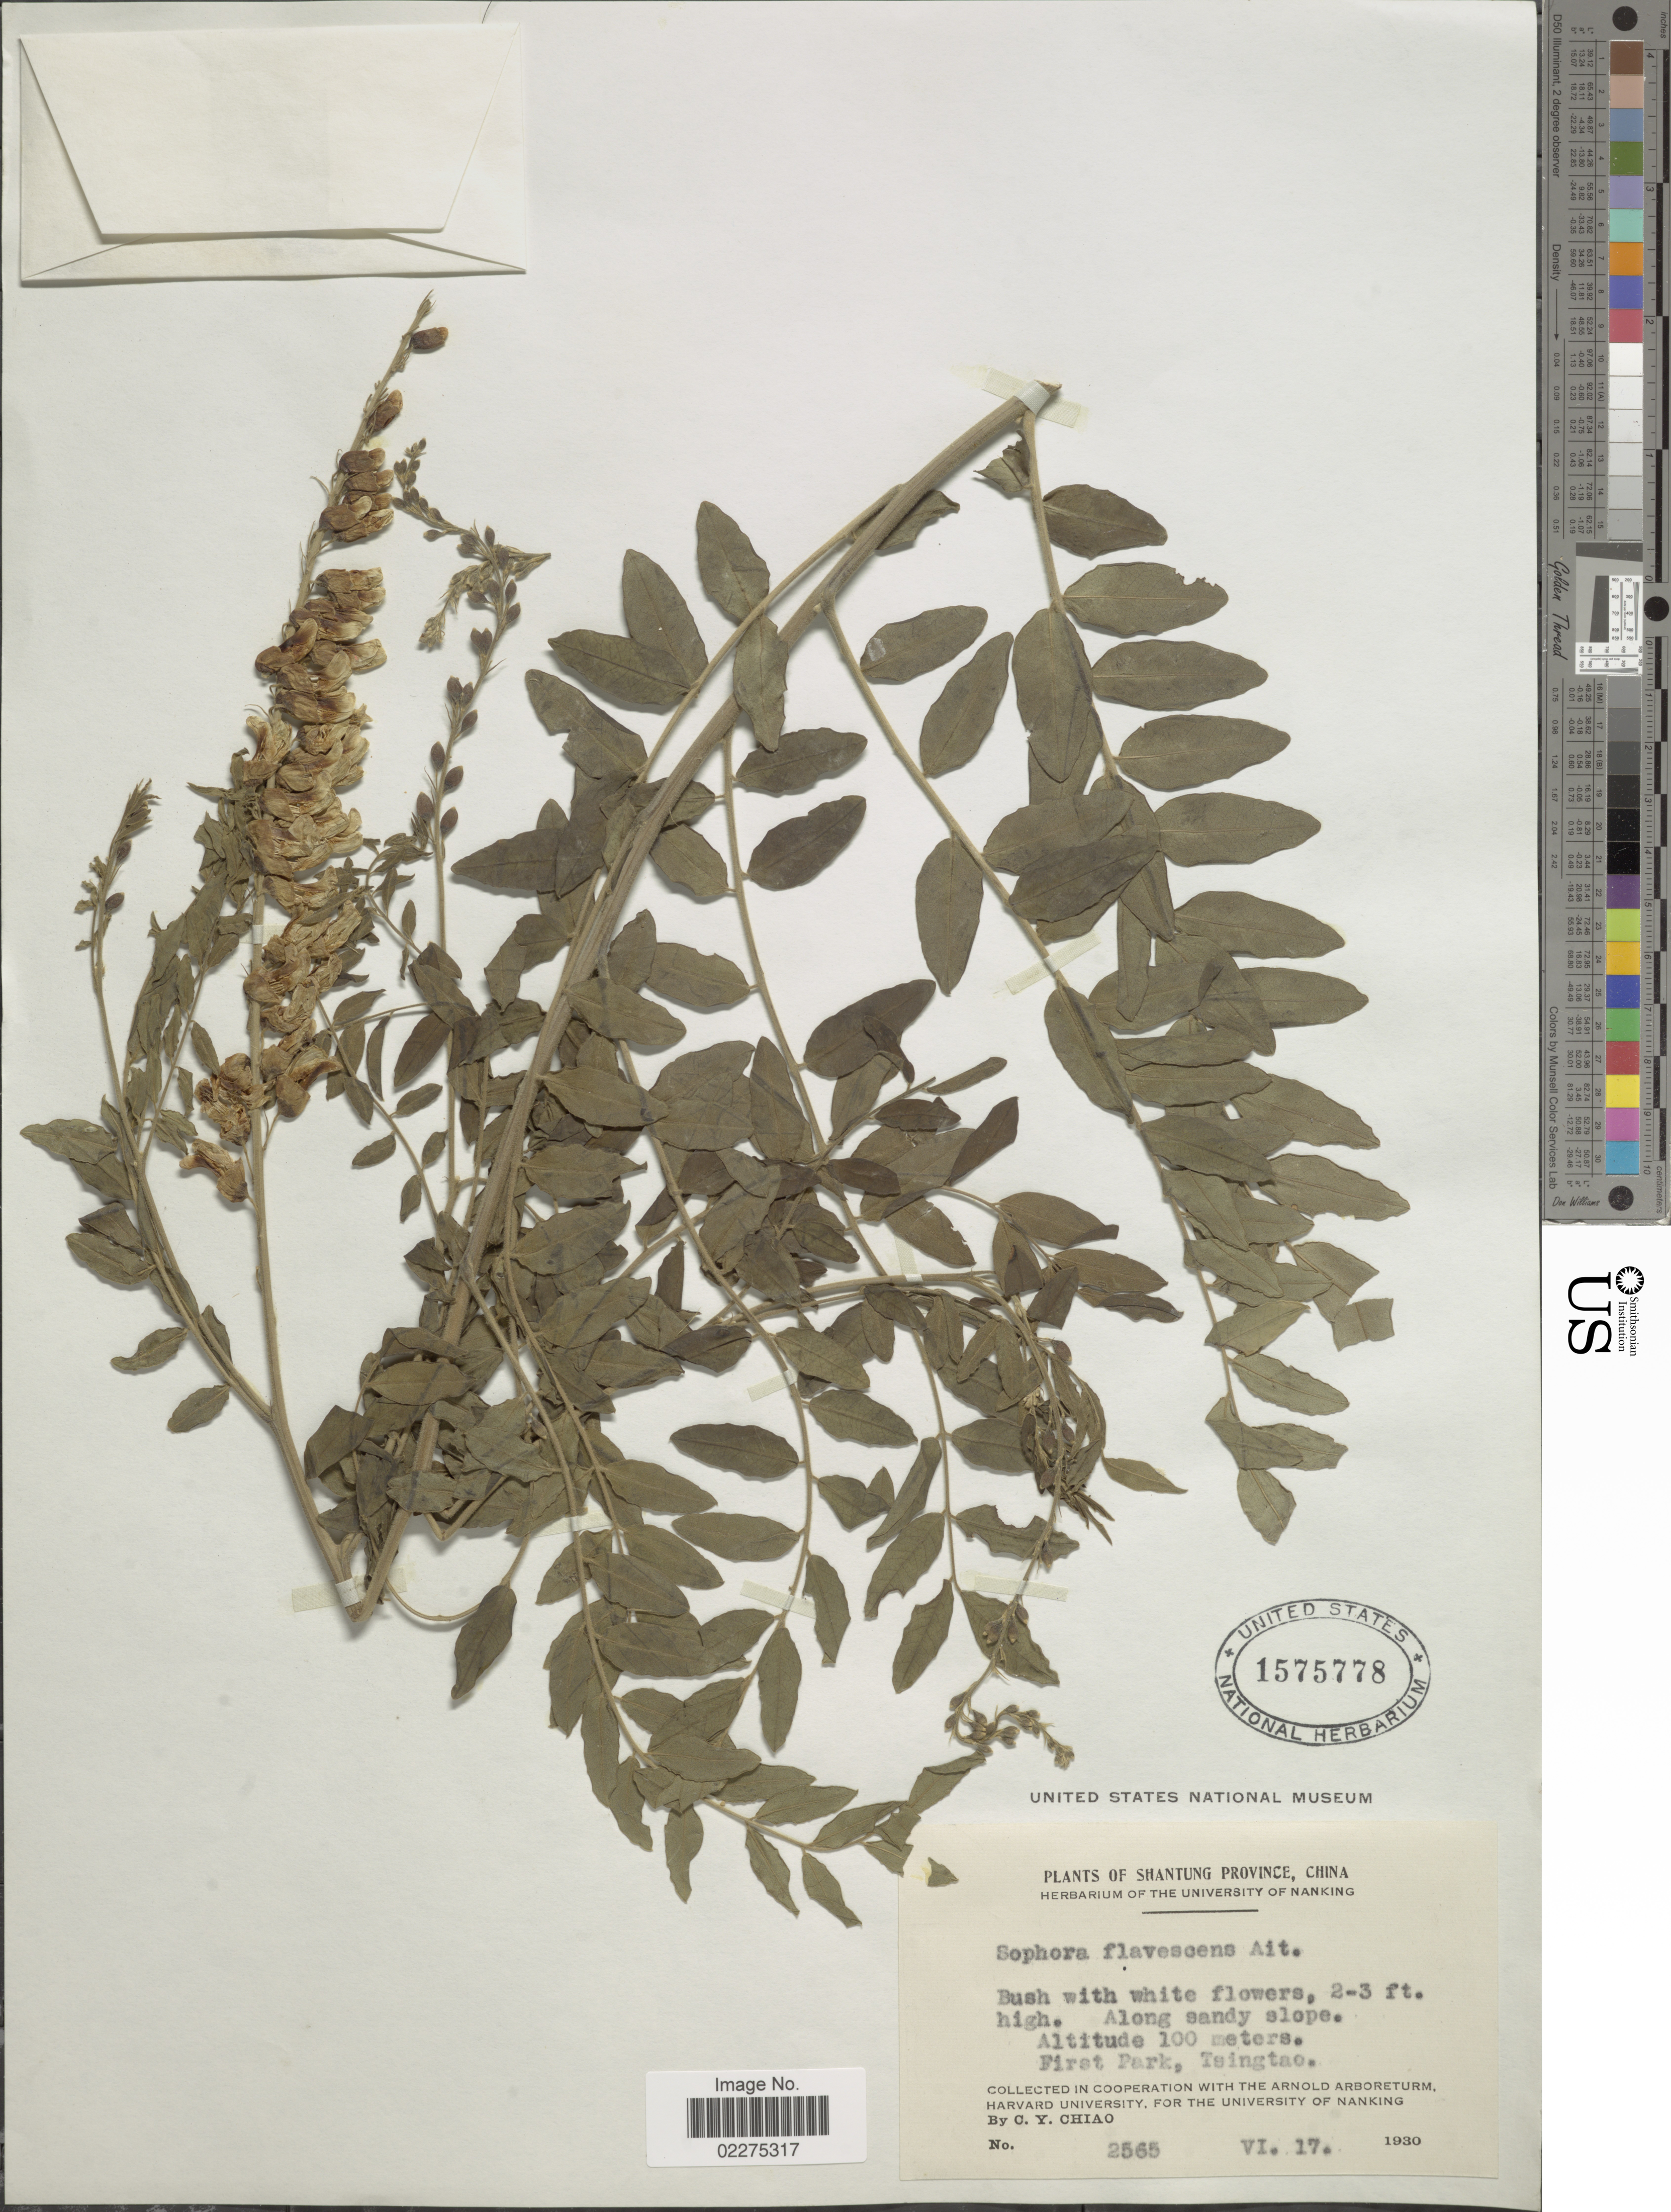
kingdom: Plantae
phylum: Tracheophyta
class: Magnoliopsida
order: Fabales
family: Fabaceae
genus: Sophora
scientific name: Sophora flavescens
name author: Aiton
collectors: C. Y. Chiao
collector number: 2565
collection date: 1930-06-17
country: China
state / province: Shandong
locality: Shantung Province. First Park, Tsingtao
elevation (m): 100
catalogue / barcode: US 1575778